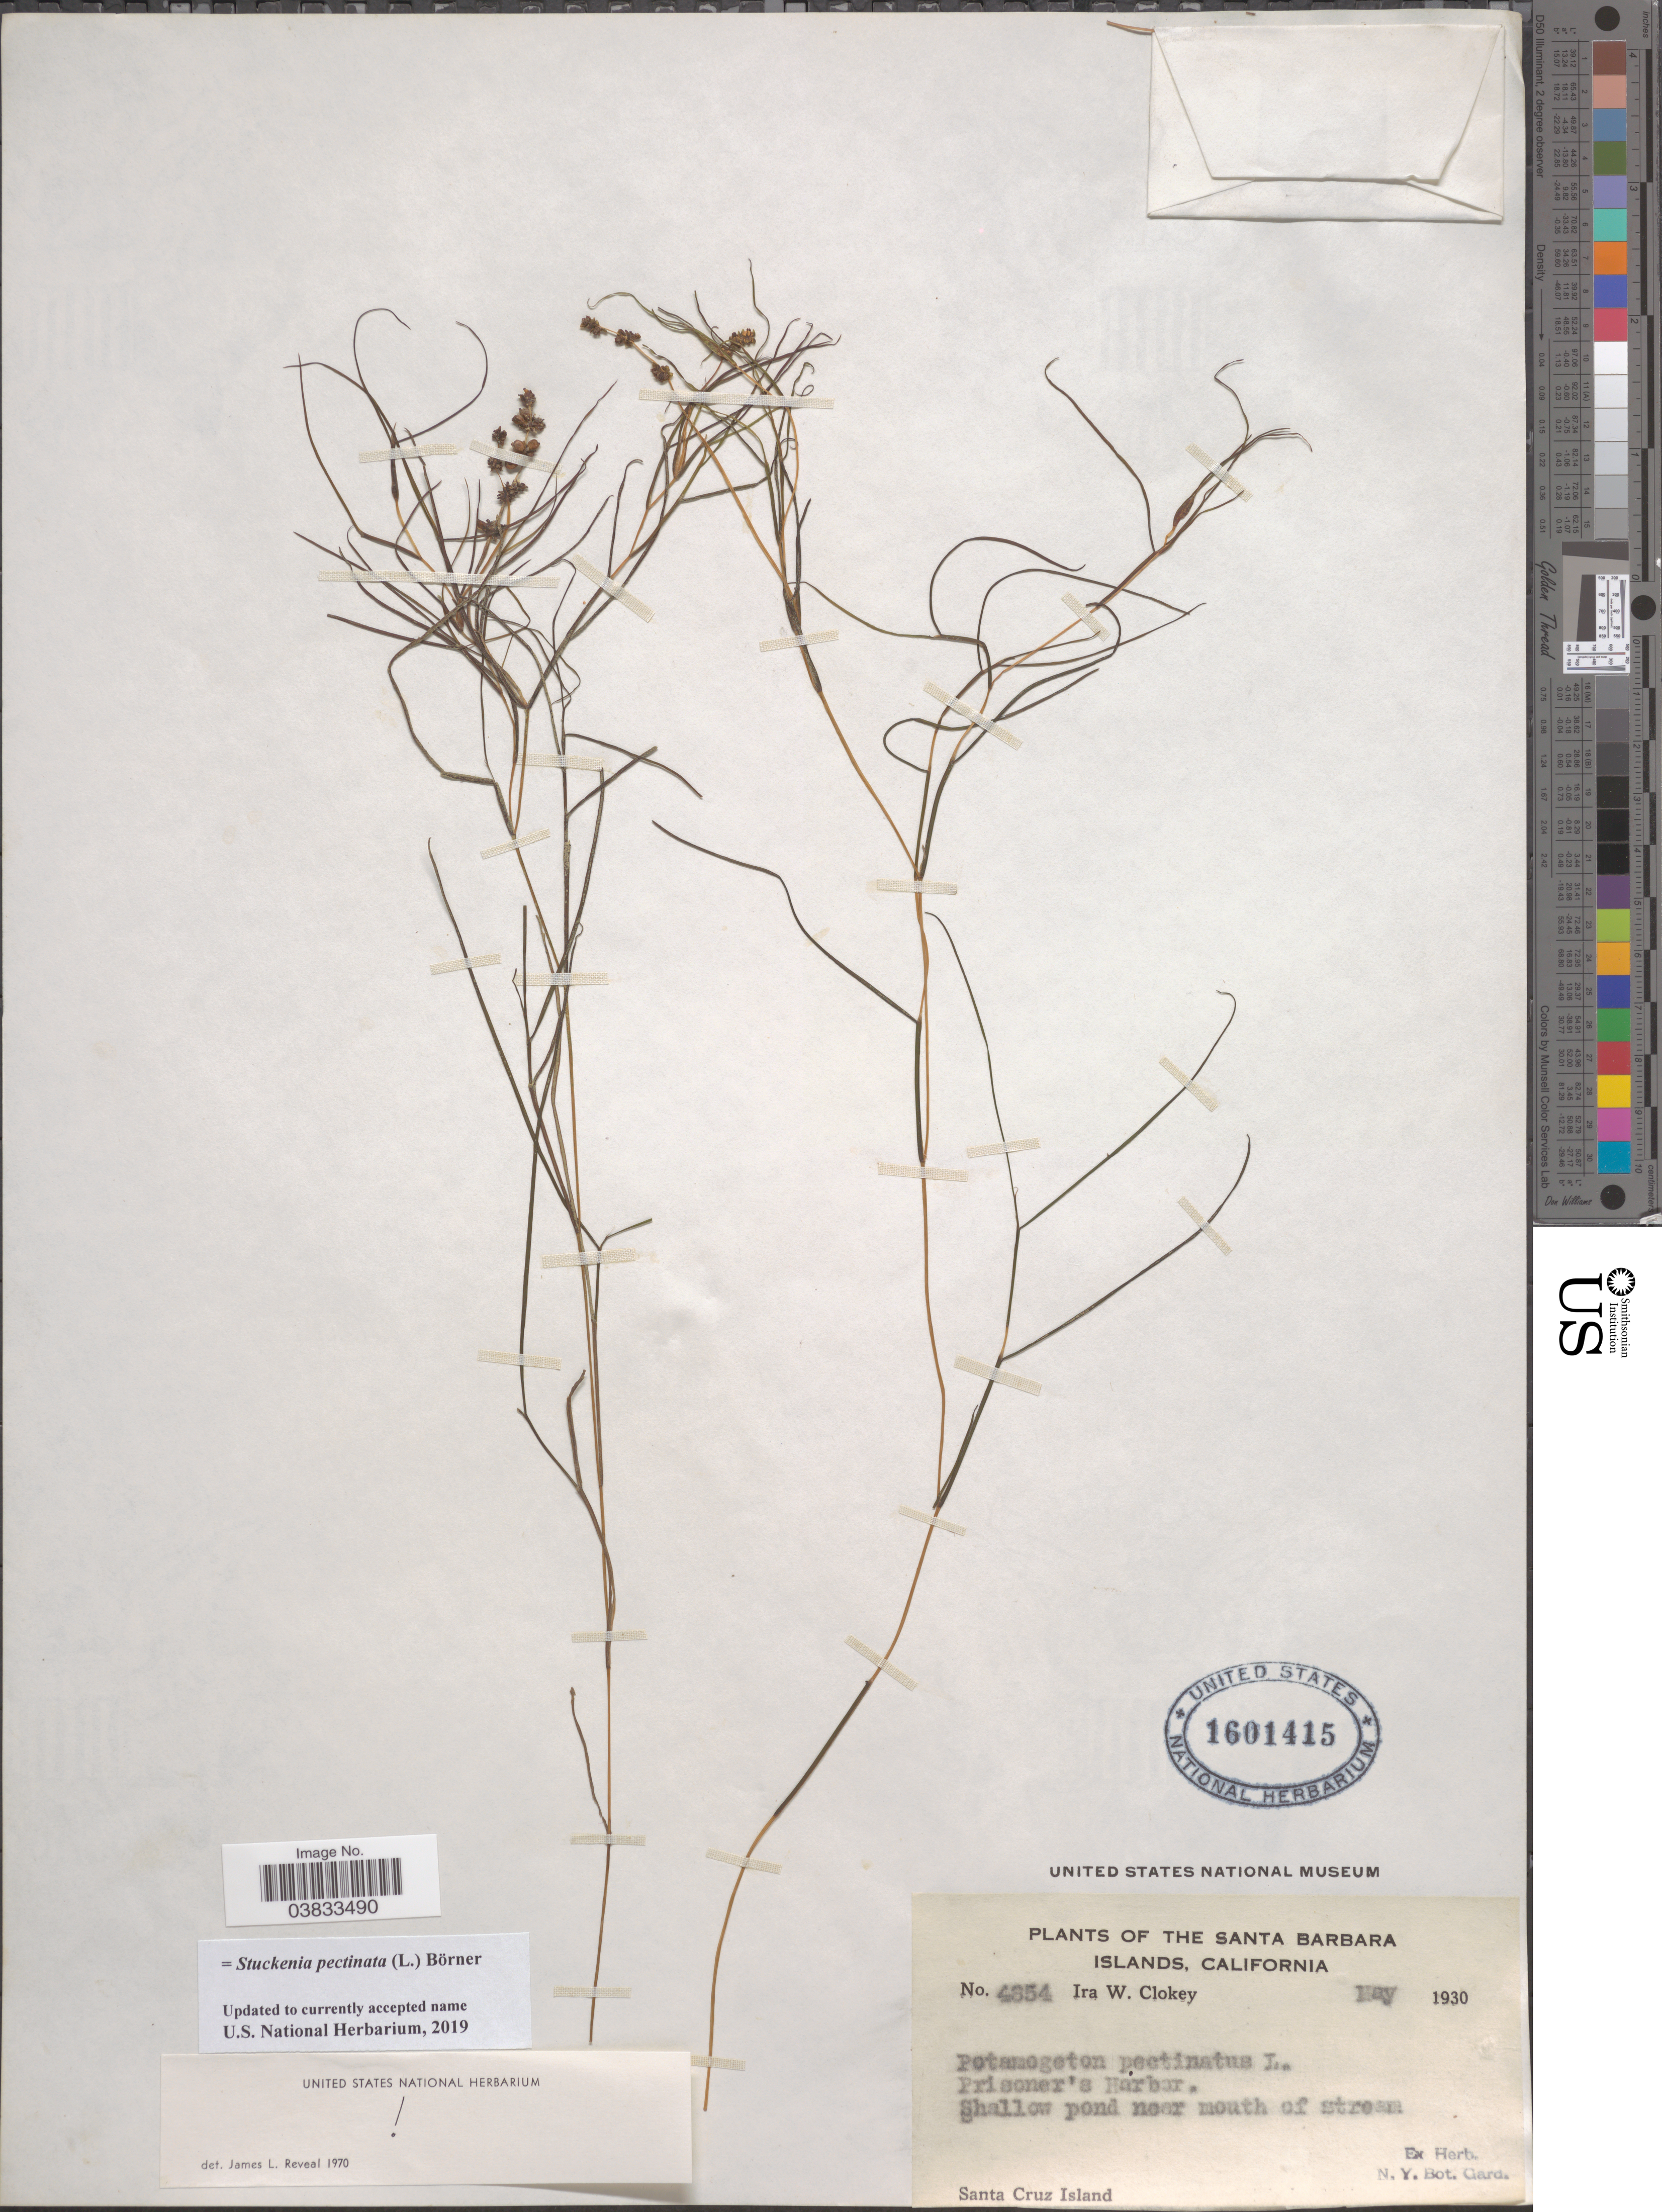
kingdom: Plantae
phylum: Tracheophyta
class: Liliopsida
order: Alismatales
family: Potamogetonaceae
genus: Stuckenia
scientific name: Stuckenia pectinata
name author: (L.) Börner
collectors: I. W. Clokey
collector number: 4854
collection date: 1930-05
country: United States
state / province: California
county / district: Santa Barbara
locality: Santa Barbara Islands. Prisoner's Harbor. Shallow pond near mouth of stream. Santa Cruz Island.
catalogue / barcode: US 1601415